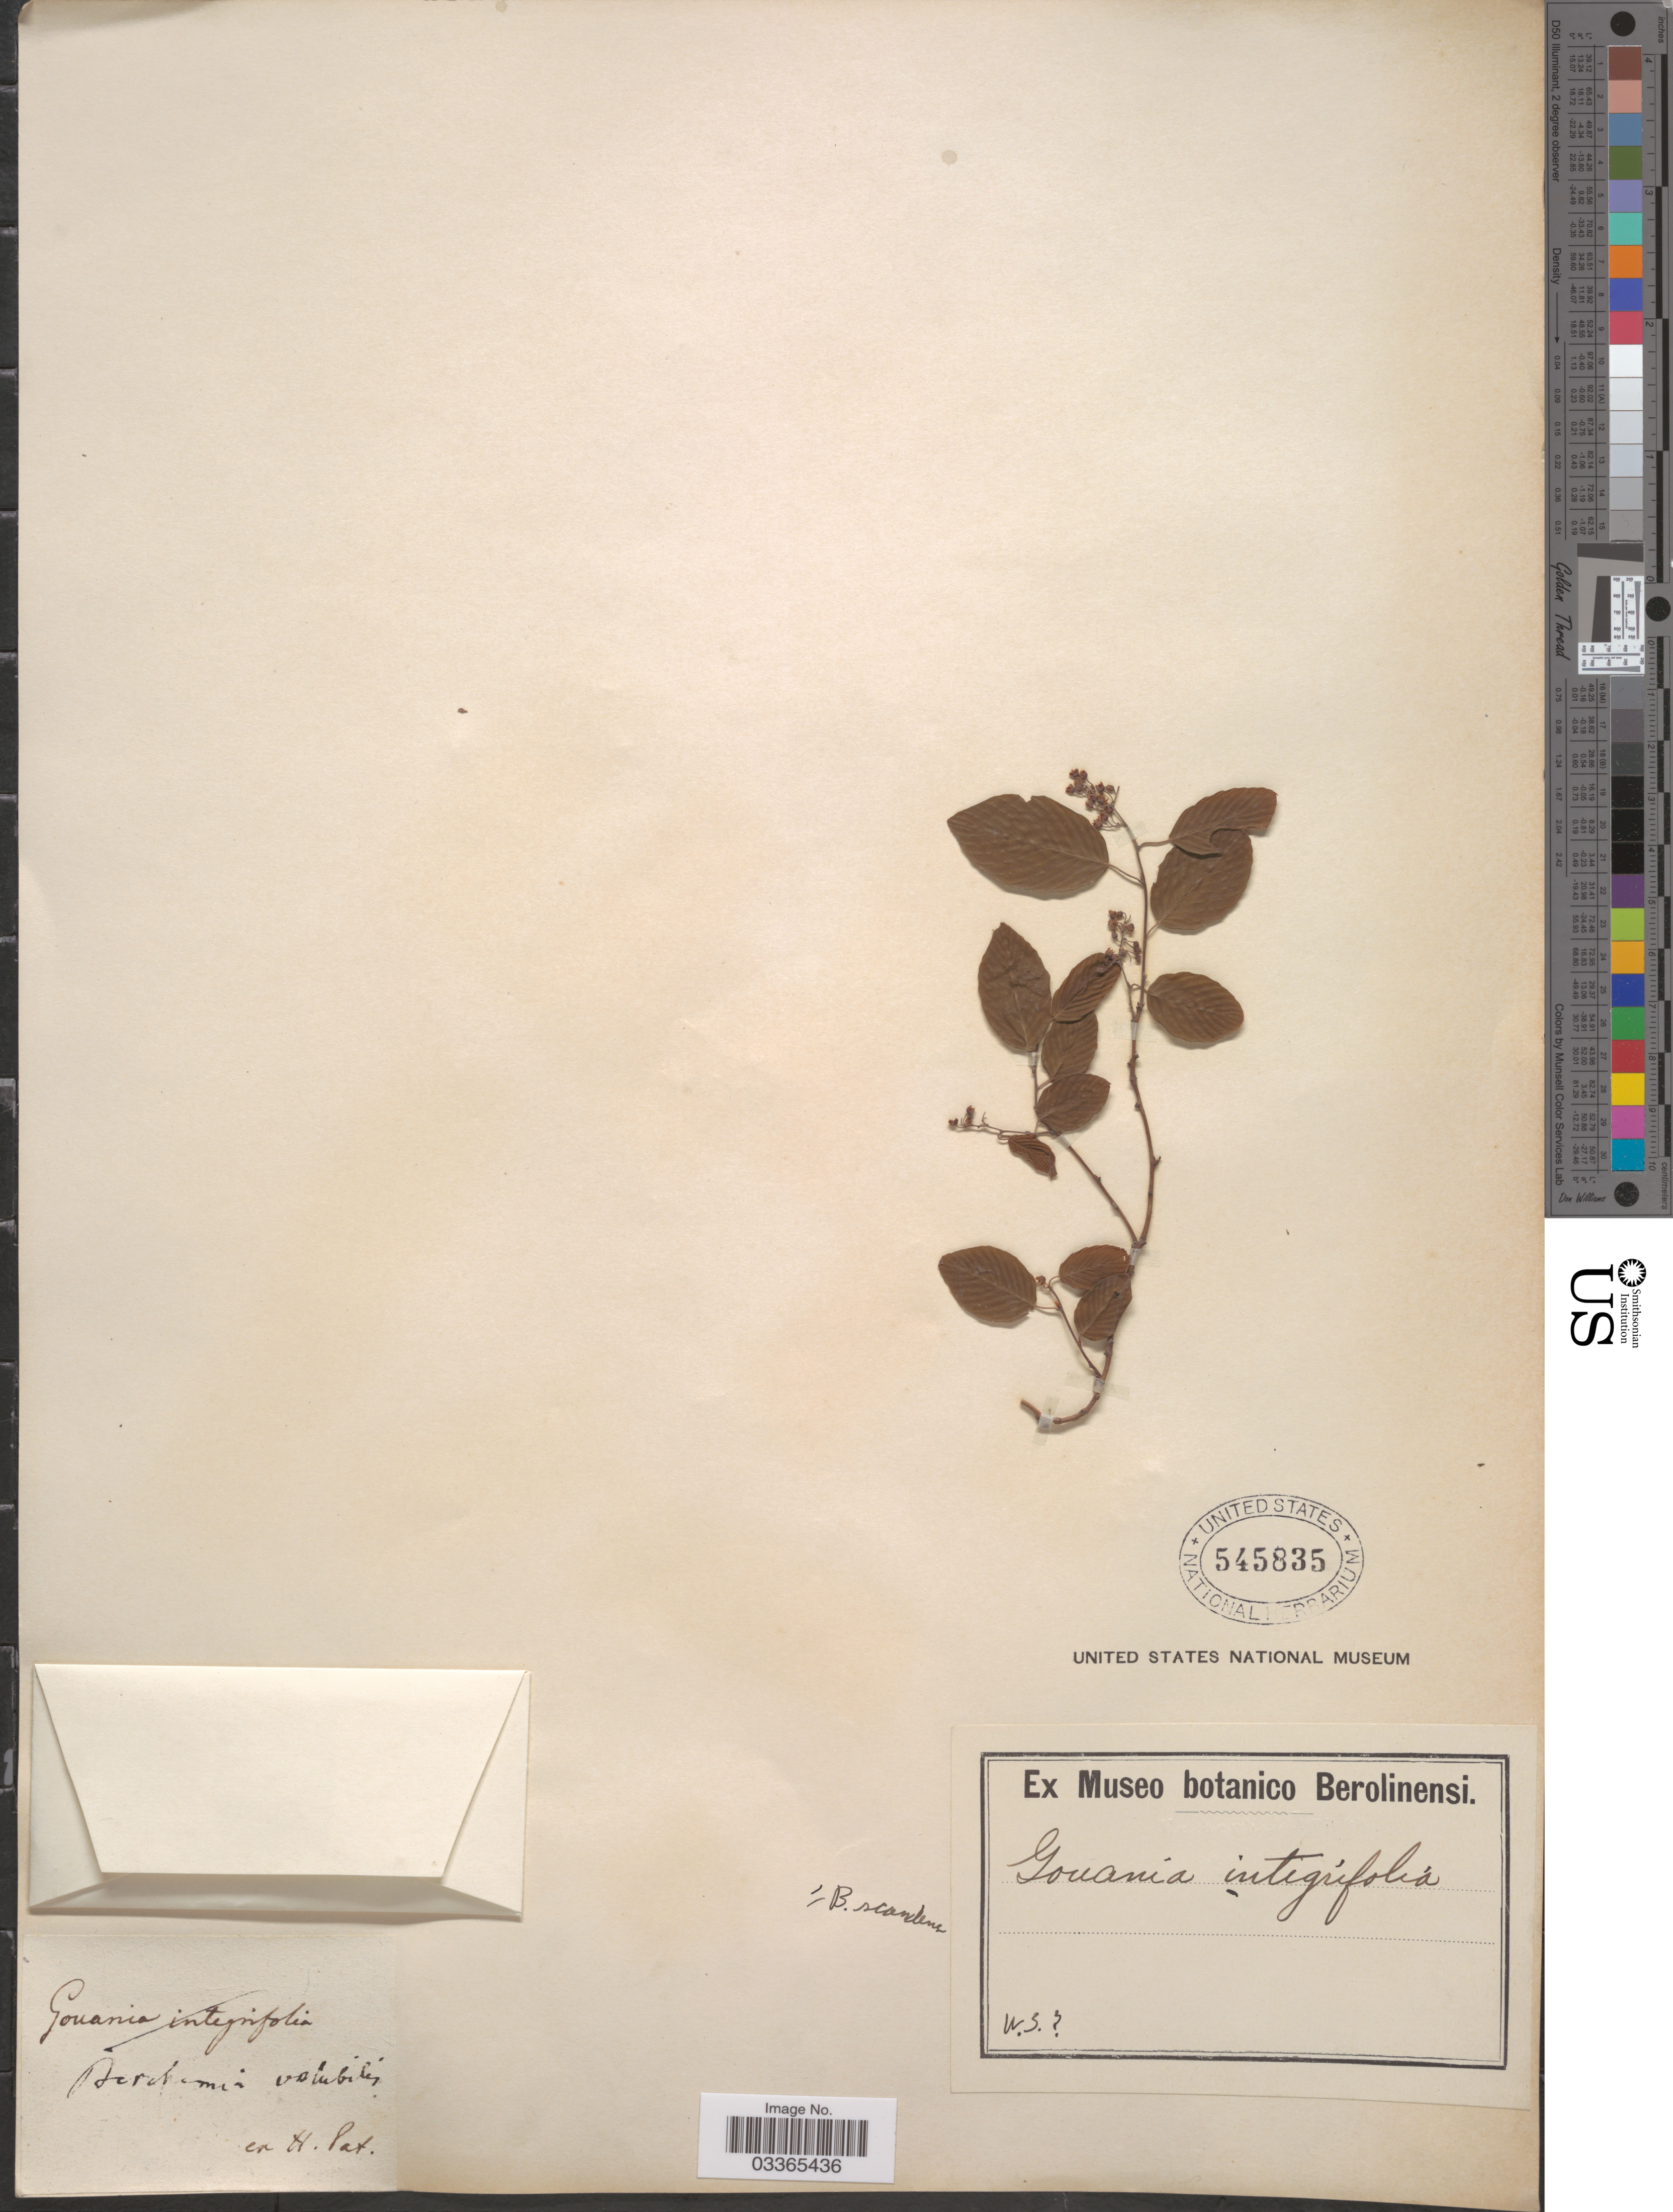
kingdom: Plantae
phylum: Tracheophyta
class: Magnoliopsida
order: Rosales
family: Rhamnaceae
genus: Berchemia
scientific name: Berchemia scandens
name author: (Hill) K. Koch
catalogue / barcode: US 545835